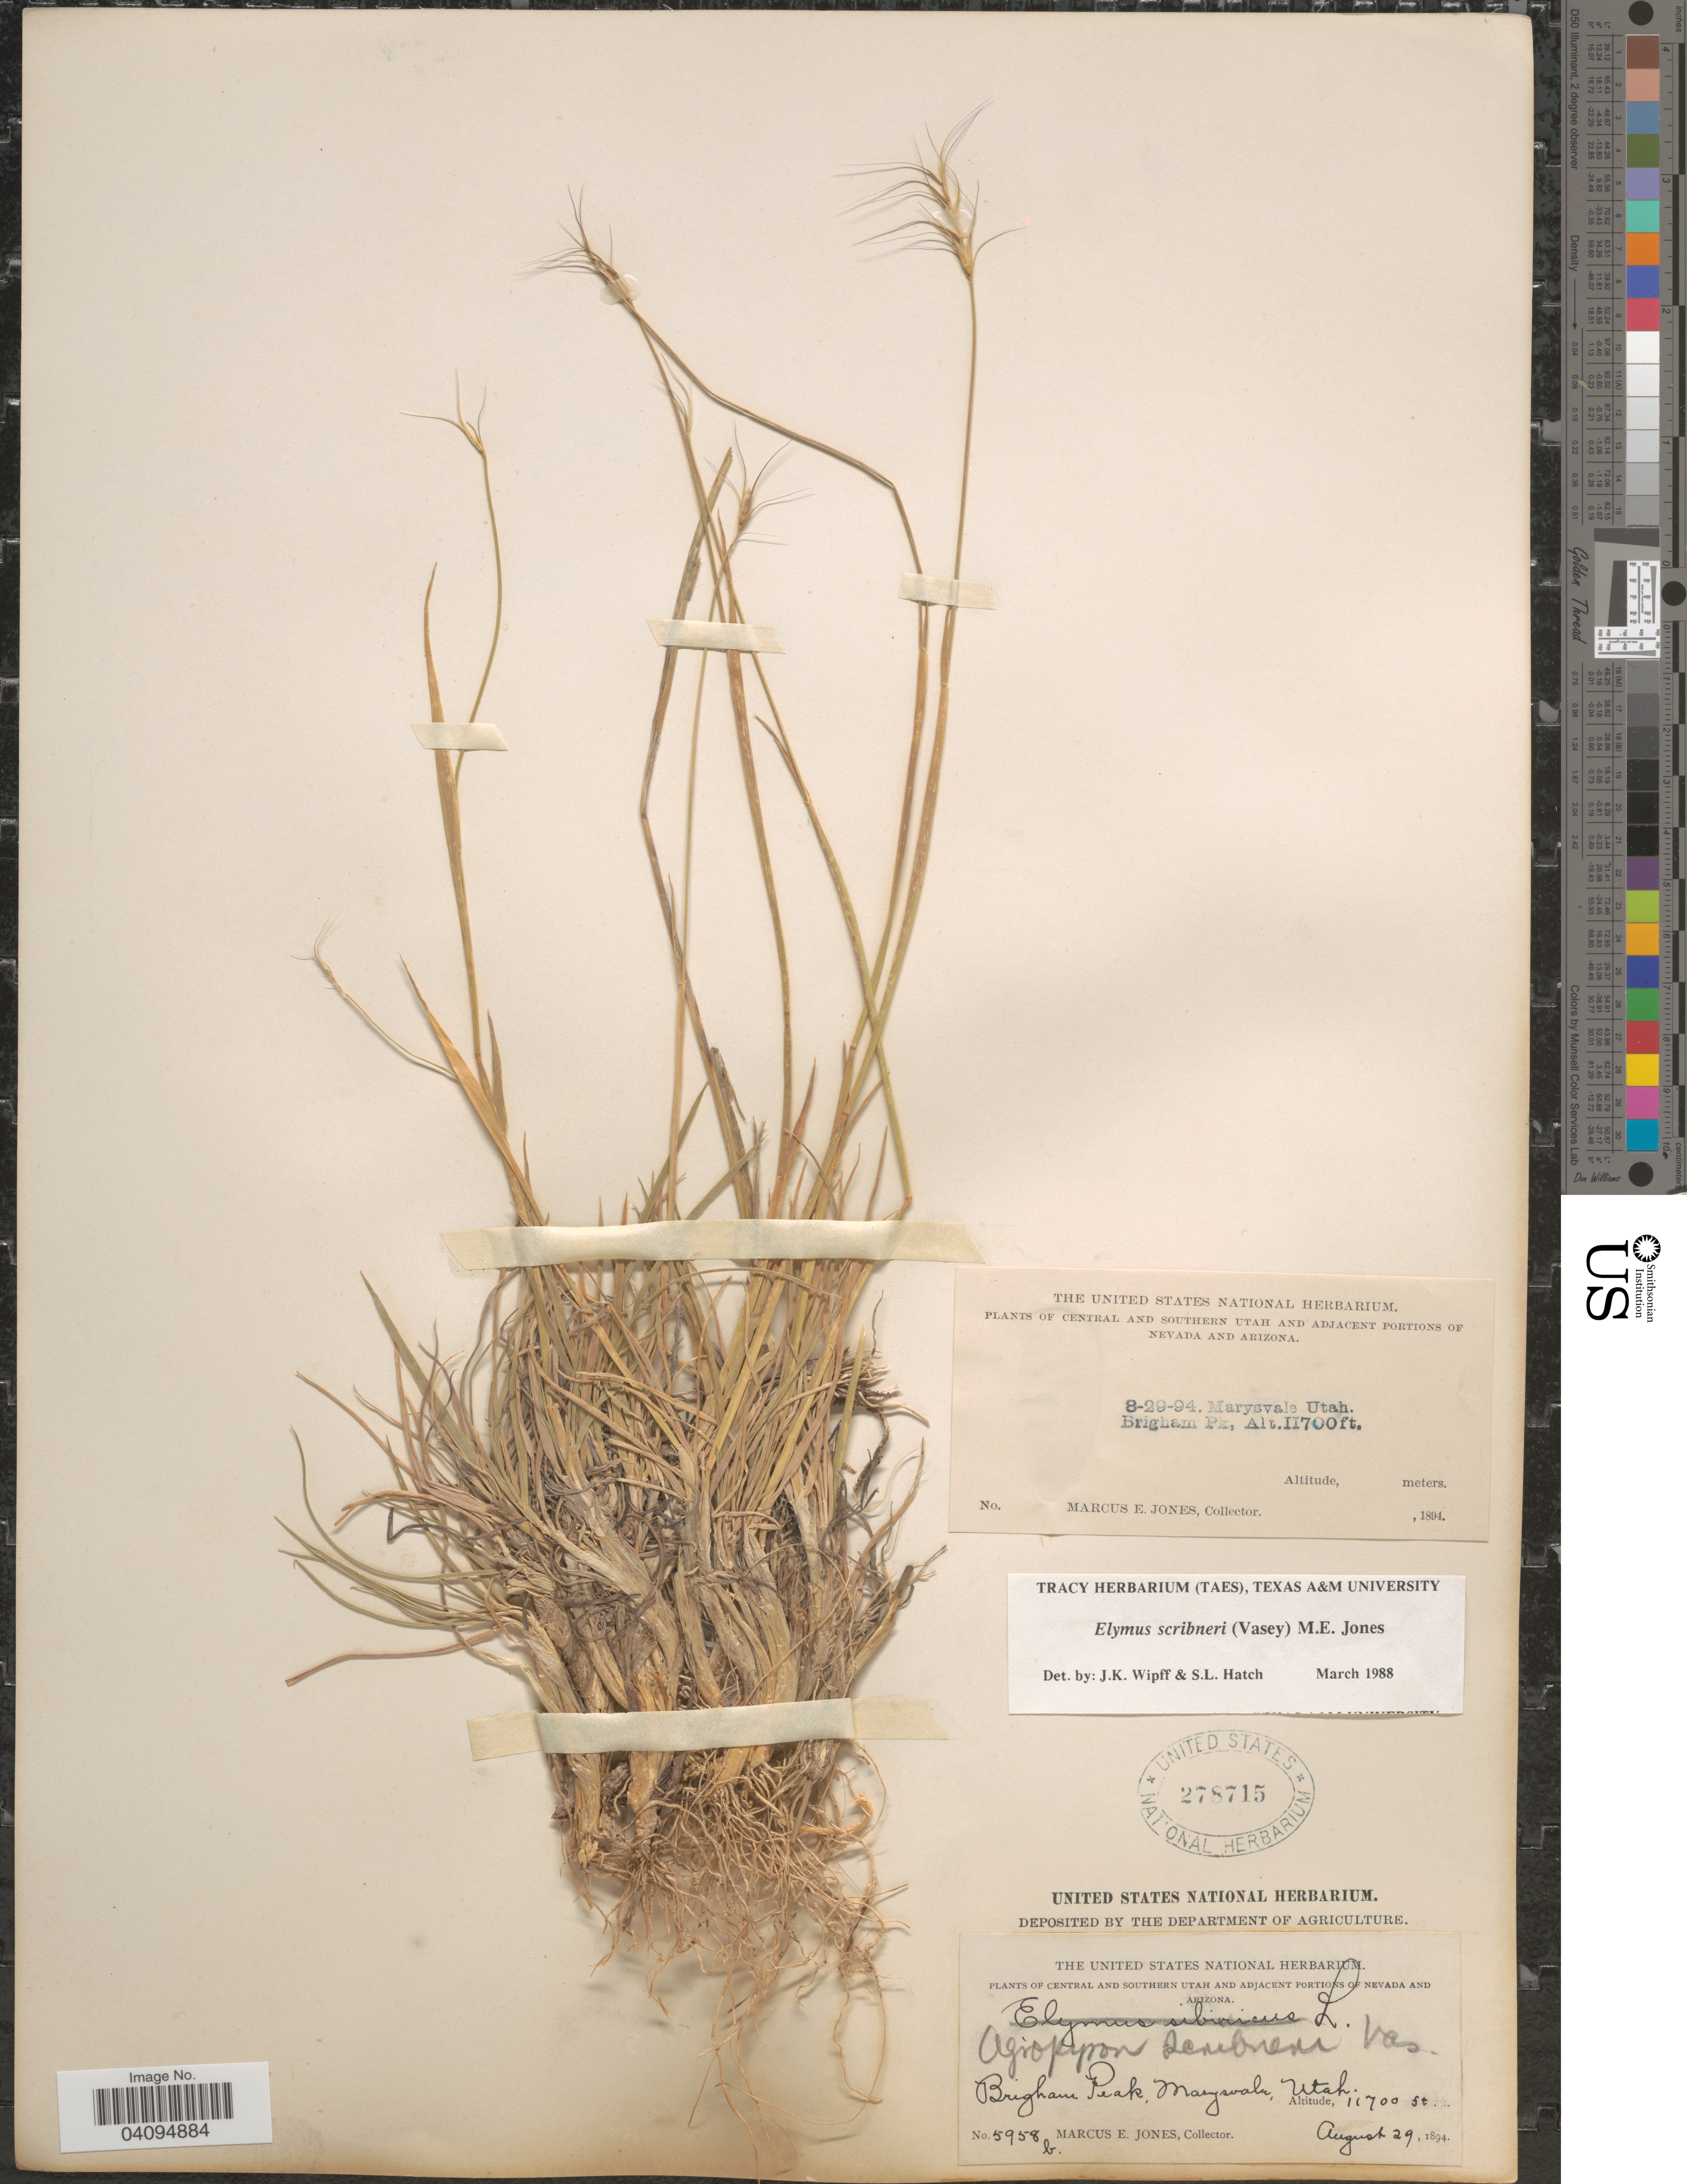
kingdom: Plantae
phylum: Tracheophyta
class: Liliopsida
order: Poales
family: Poaceae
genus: Elymus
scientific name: Elymus scribneri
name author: (Vasey) M.E. Jones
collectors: M. E. Jones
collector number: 5958b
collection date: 1894-08-29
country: United States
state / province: Utah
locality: Central and Southern Utah. Brigham Peak, Marysvale.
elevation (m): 3566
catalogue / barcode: US 278715